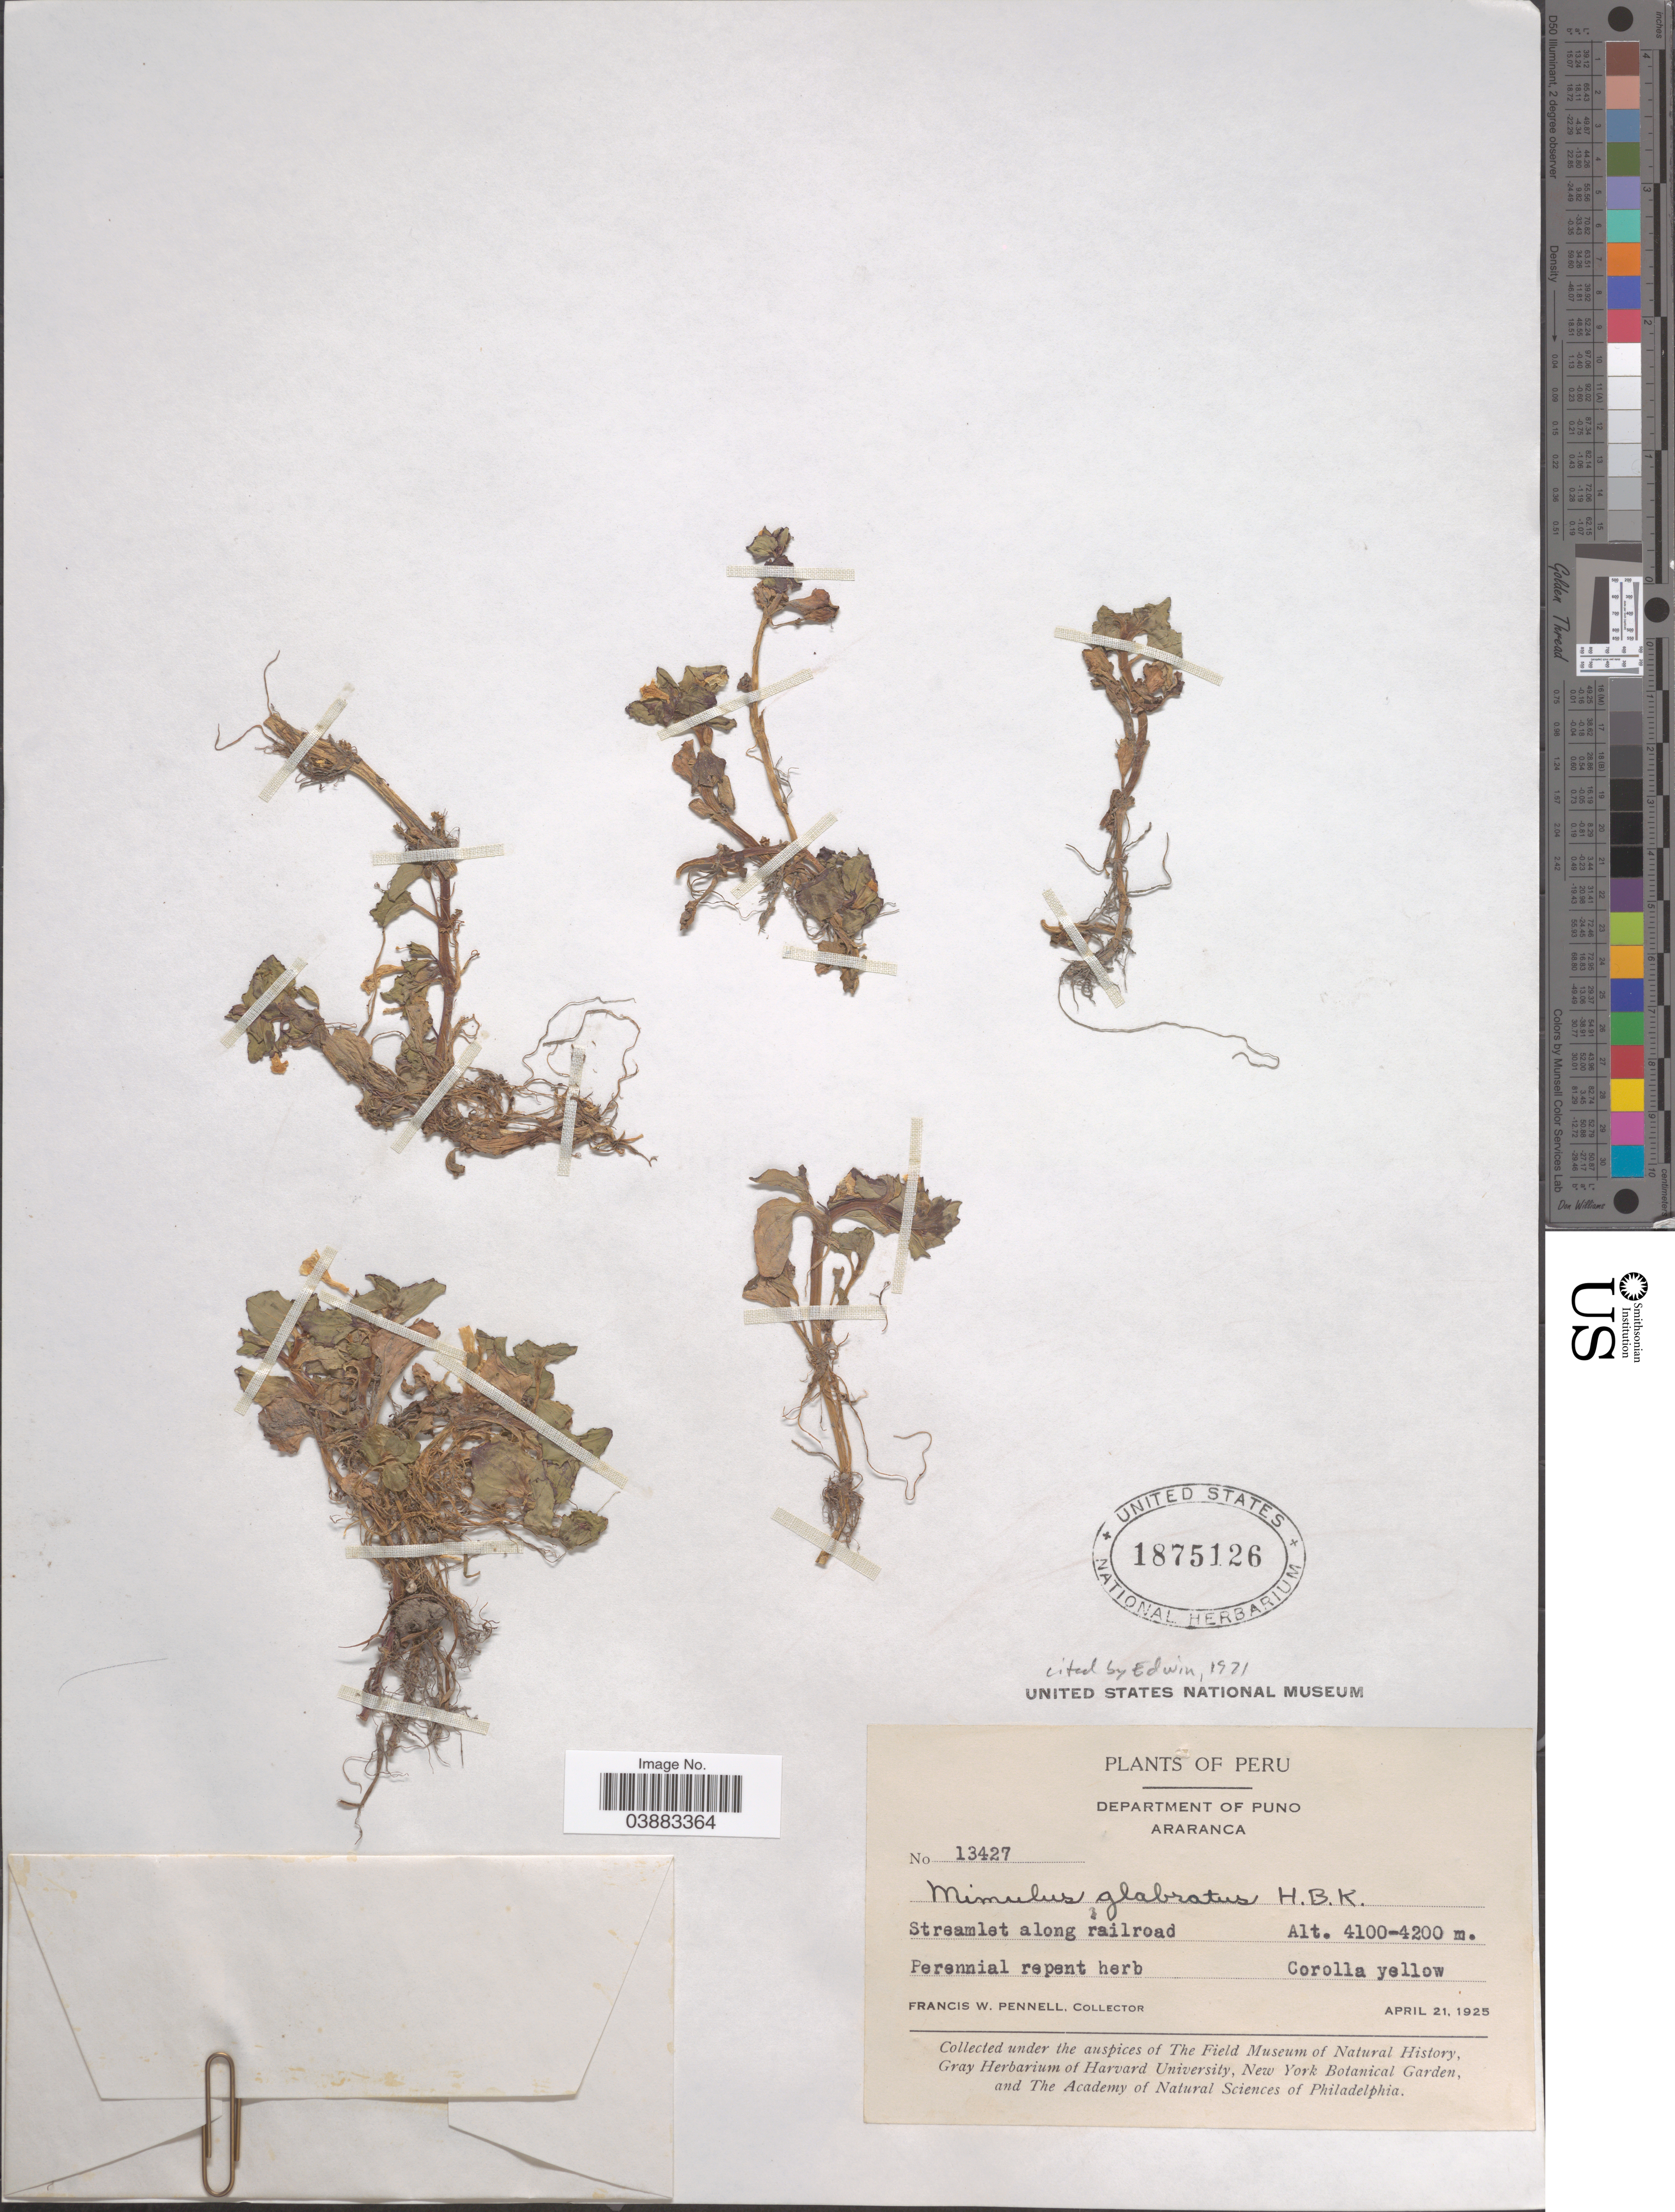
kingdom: Plantae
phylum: Tracheophyta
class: Magnoliopsida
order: Lamiales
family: Phrymaceae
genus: Mimulus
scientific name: Mimulus glabratus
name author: Kunth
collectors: F. W. Pennell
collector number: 13427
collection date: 1925-04-21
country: Peru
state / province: Puno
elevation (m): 4100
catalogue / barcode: US 1875126